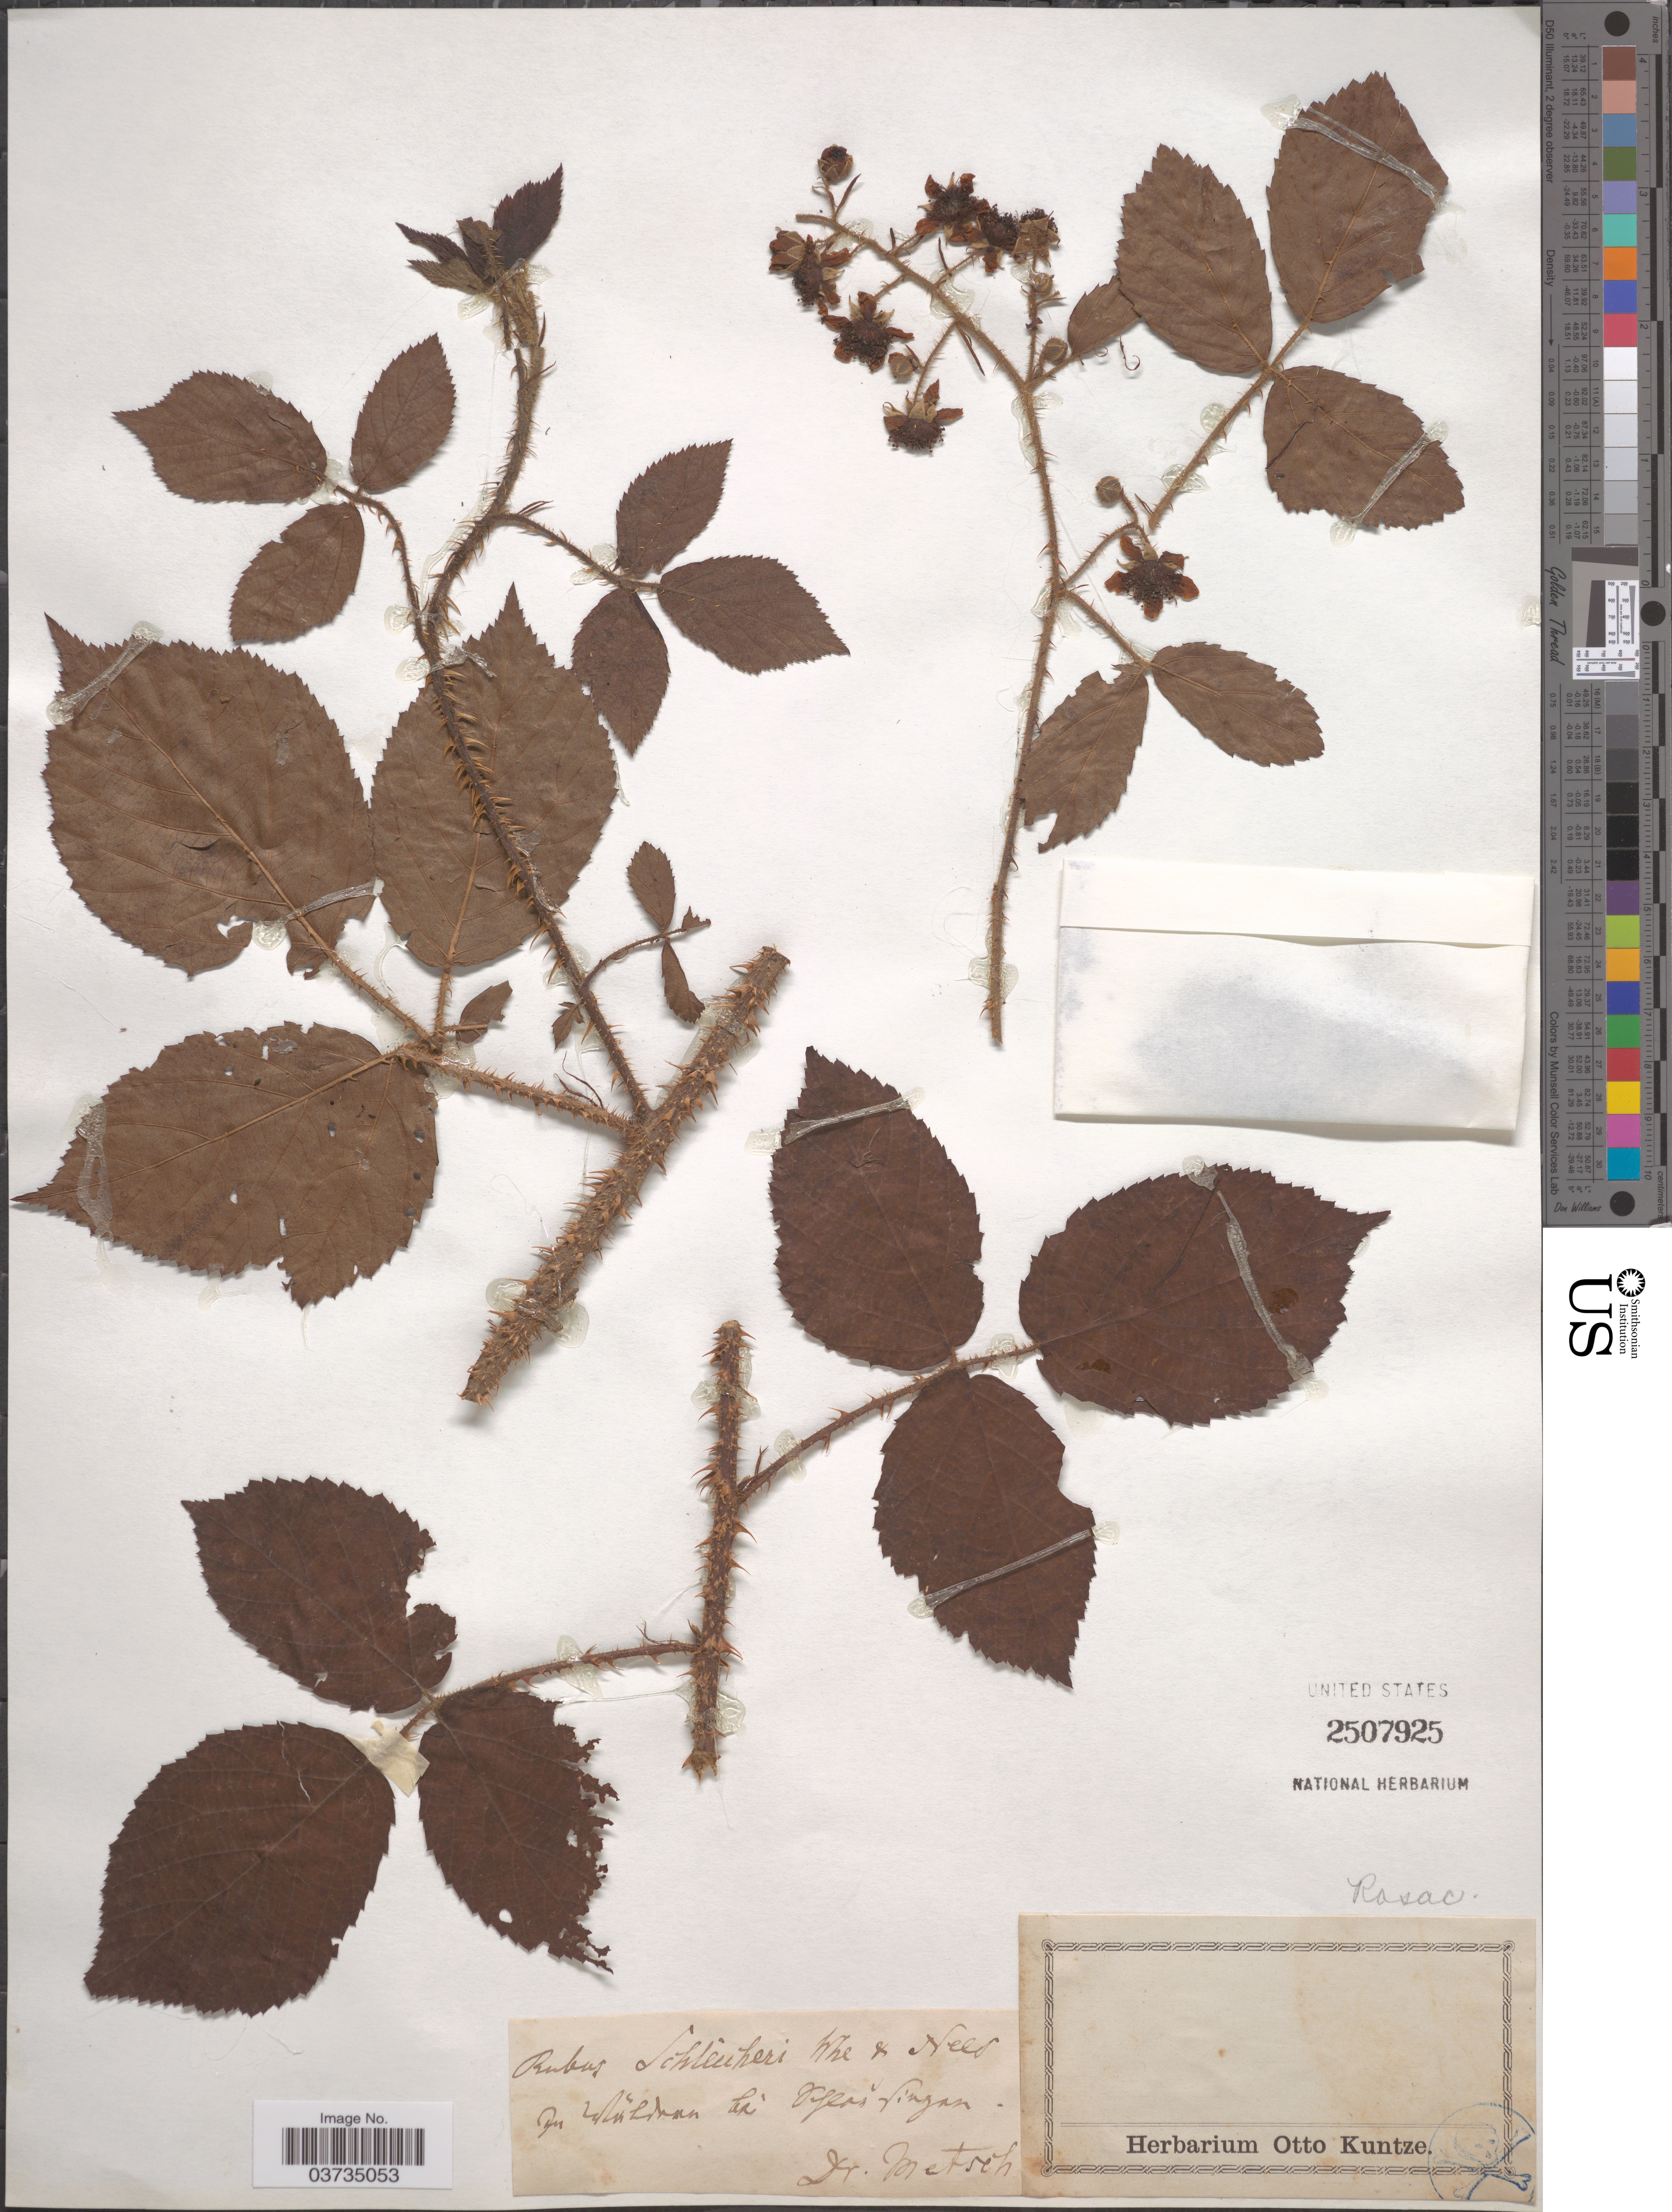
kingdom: Plantae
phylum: Tracheophyta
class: Magnoliopsida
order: Rosales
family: Rosaceae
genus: Rubus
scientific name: Rubus schleicheri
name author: Weihe ex Tratt.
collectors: Metsch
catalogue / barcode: US 2507925